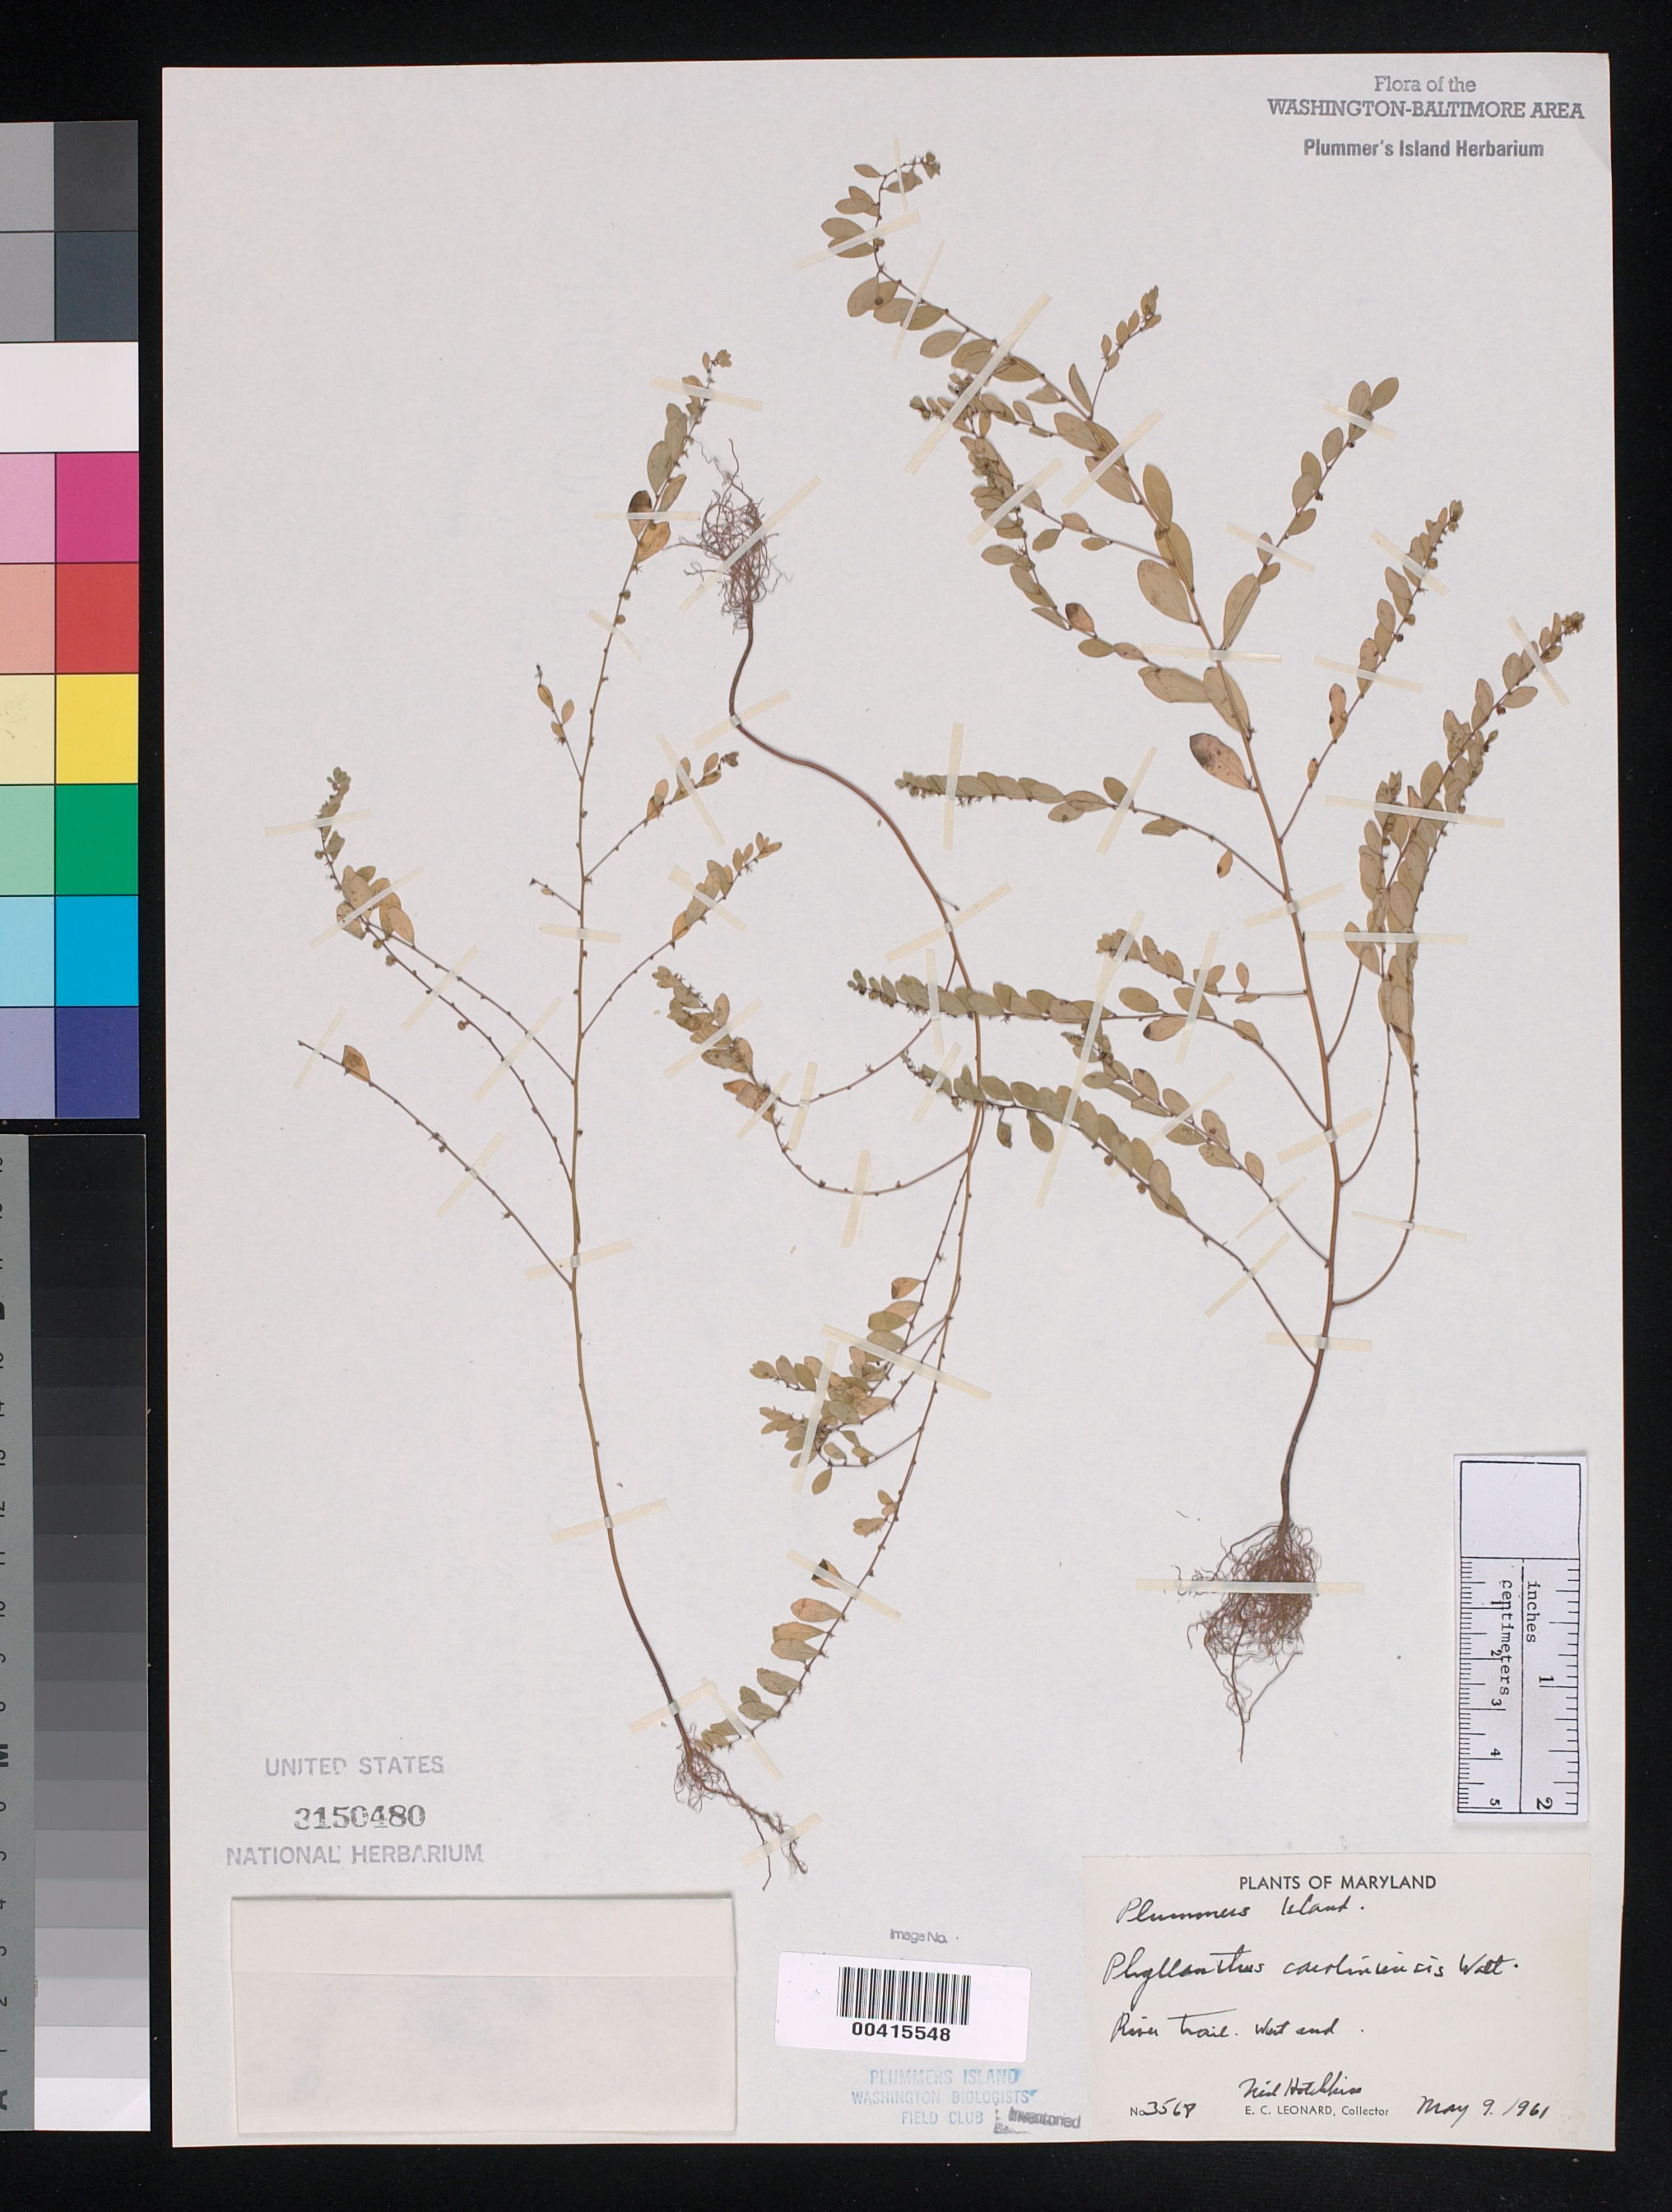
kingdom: Plantae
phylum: Tracheophyta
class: Magnoliopsida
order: Malpighiales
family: Phyllanthaceae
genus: Phyllanthus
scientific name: Phyllanthus caroliniensis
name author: Walter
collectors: E. C. Leonard & N. Hotchkiss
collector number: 3568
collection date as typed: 09 May 1961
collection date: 1961-05-09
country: United States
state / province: Maryland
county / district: Montgomery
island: Plummers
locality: Plummer's Island; River Trail. West end. C. & O. Canal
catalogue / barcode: US 3150480